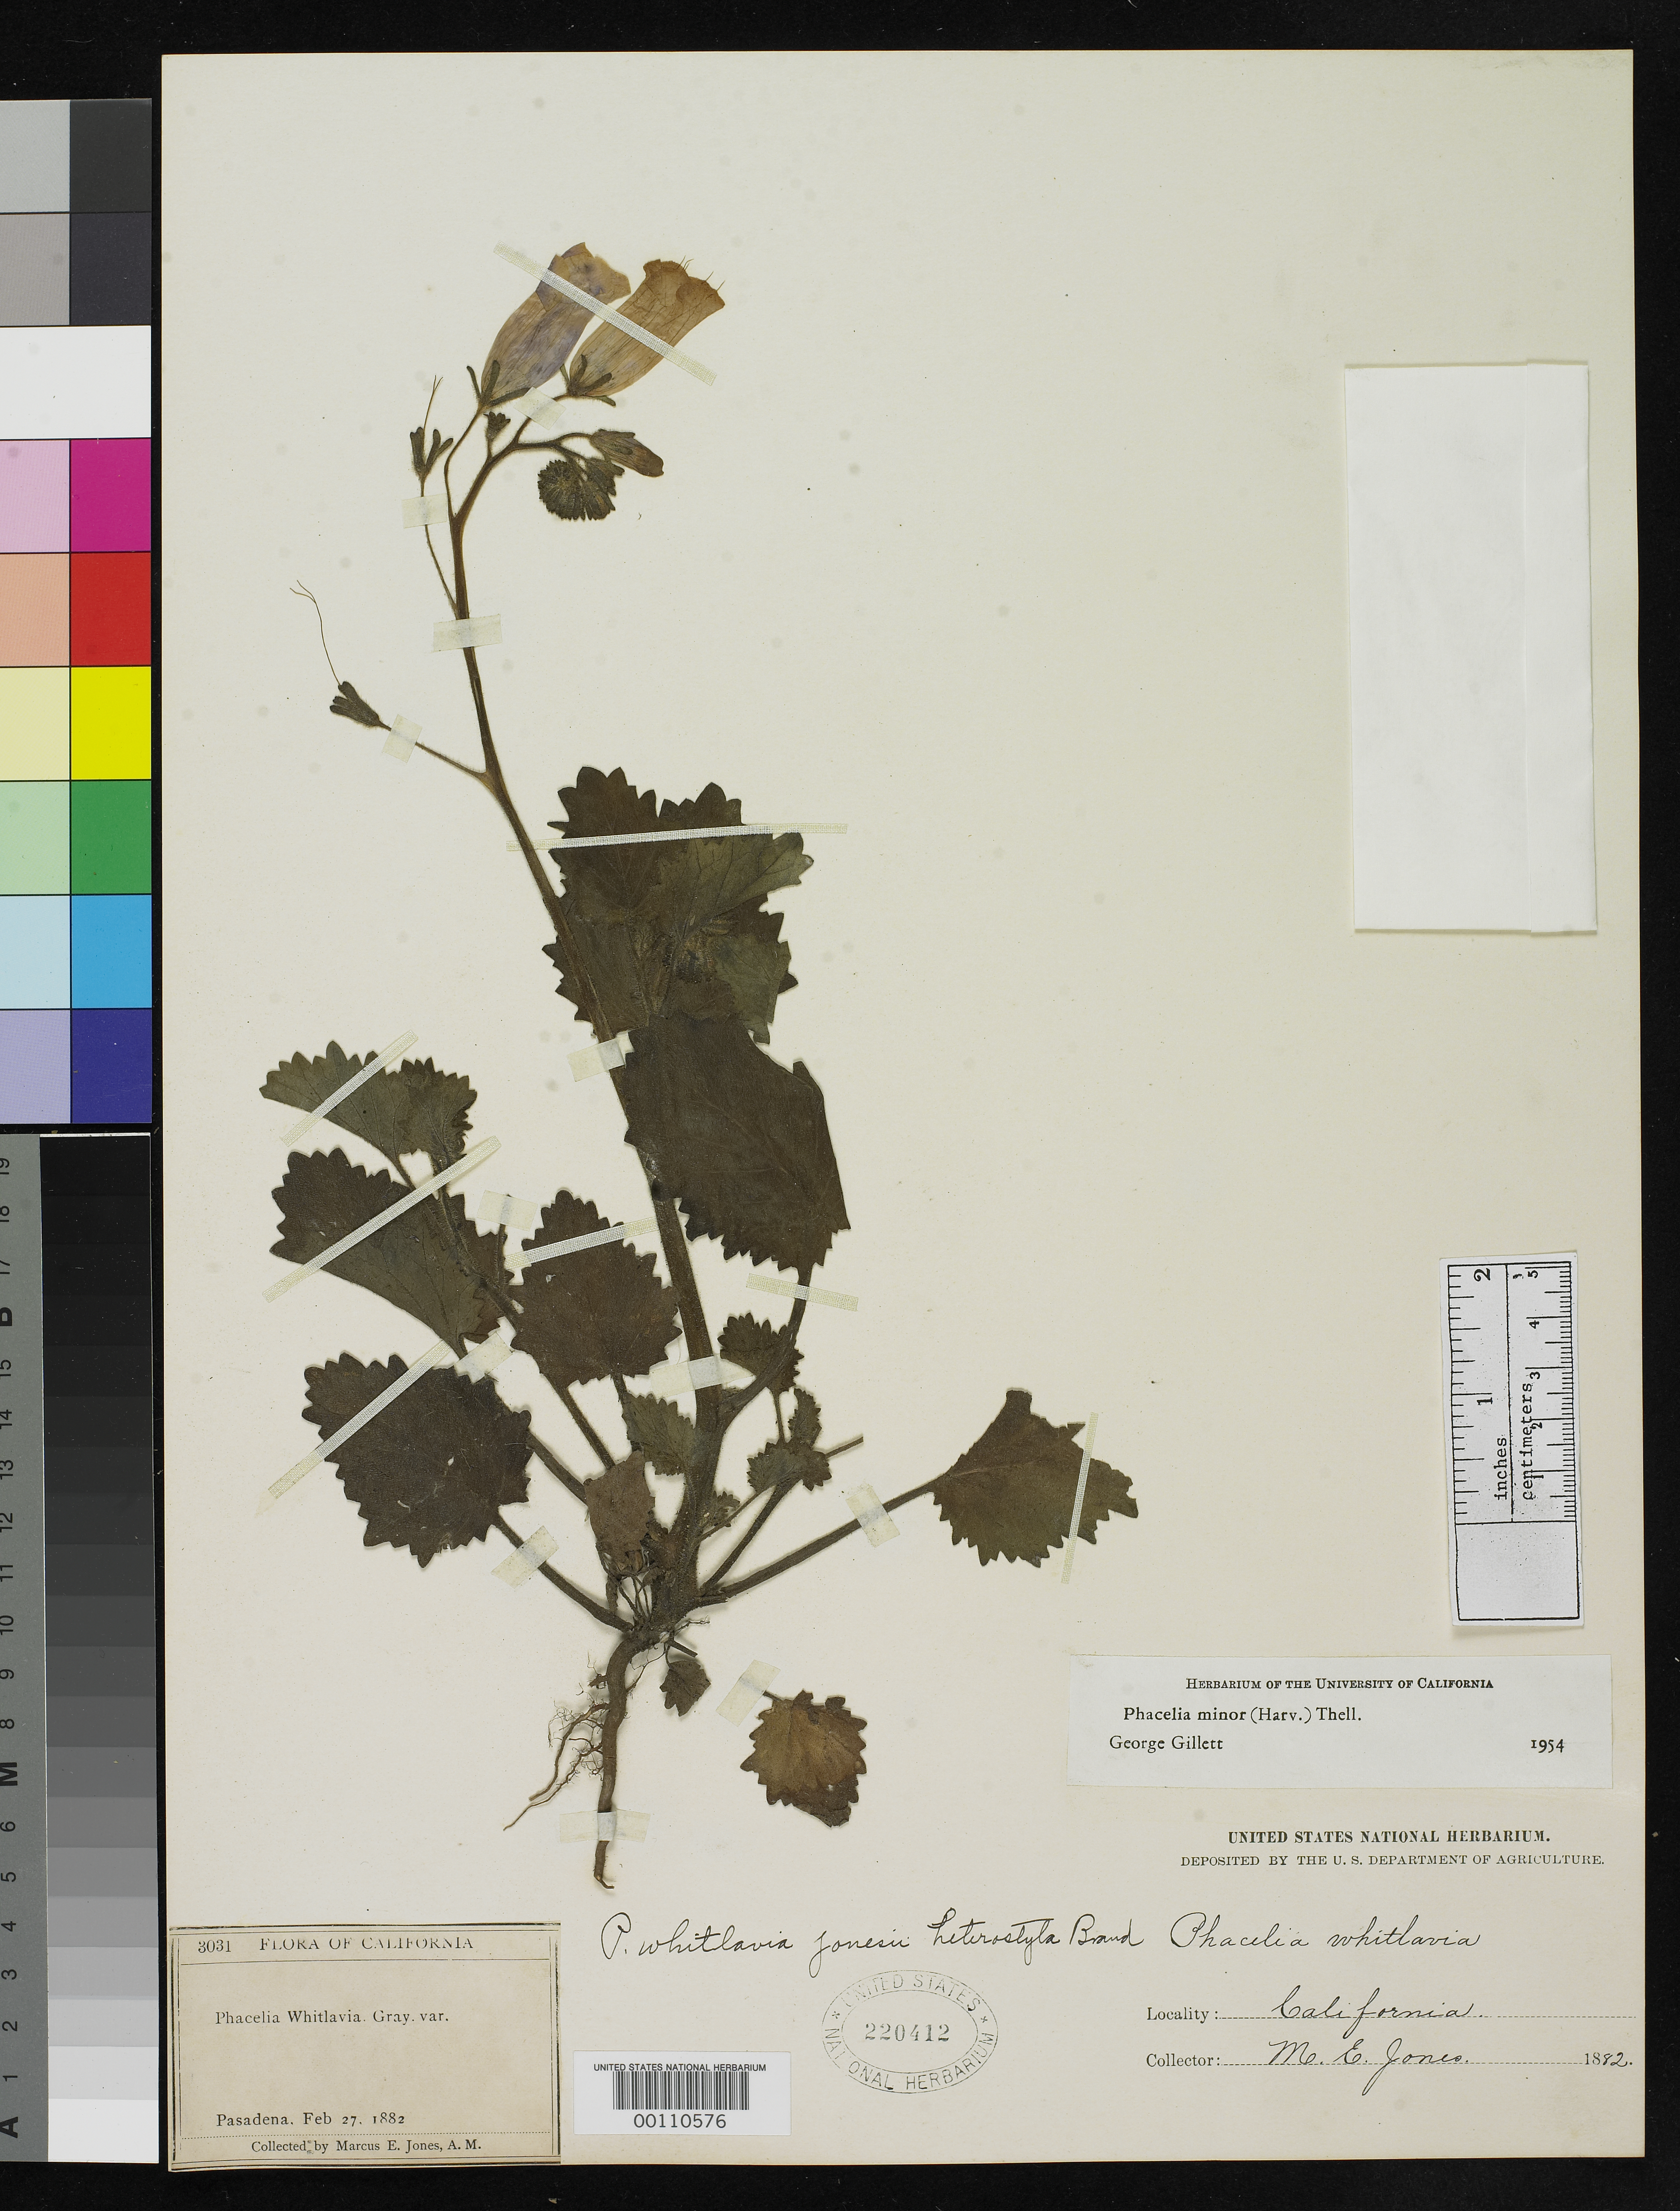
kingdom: Plantae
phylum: Tracheophyta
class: Magnoliopsida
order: Boraginales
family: Hydrophyllaceae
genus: Phacelia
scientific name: Phacelia whitlavia f. heterostyla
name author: Brand in Engl.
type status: Isosyntype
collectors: M. E. Jones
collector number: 3031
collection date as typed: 27 Feb 1882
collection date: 1882-02-27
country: United States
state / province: California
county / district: Los Angeles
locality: Pasadena.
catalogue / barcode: US 220412